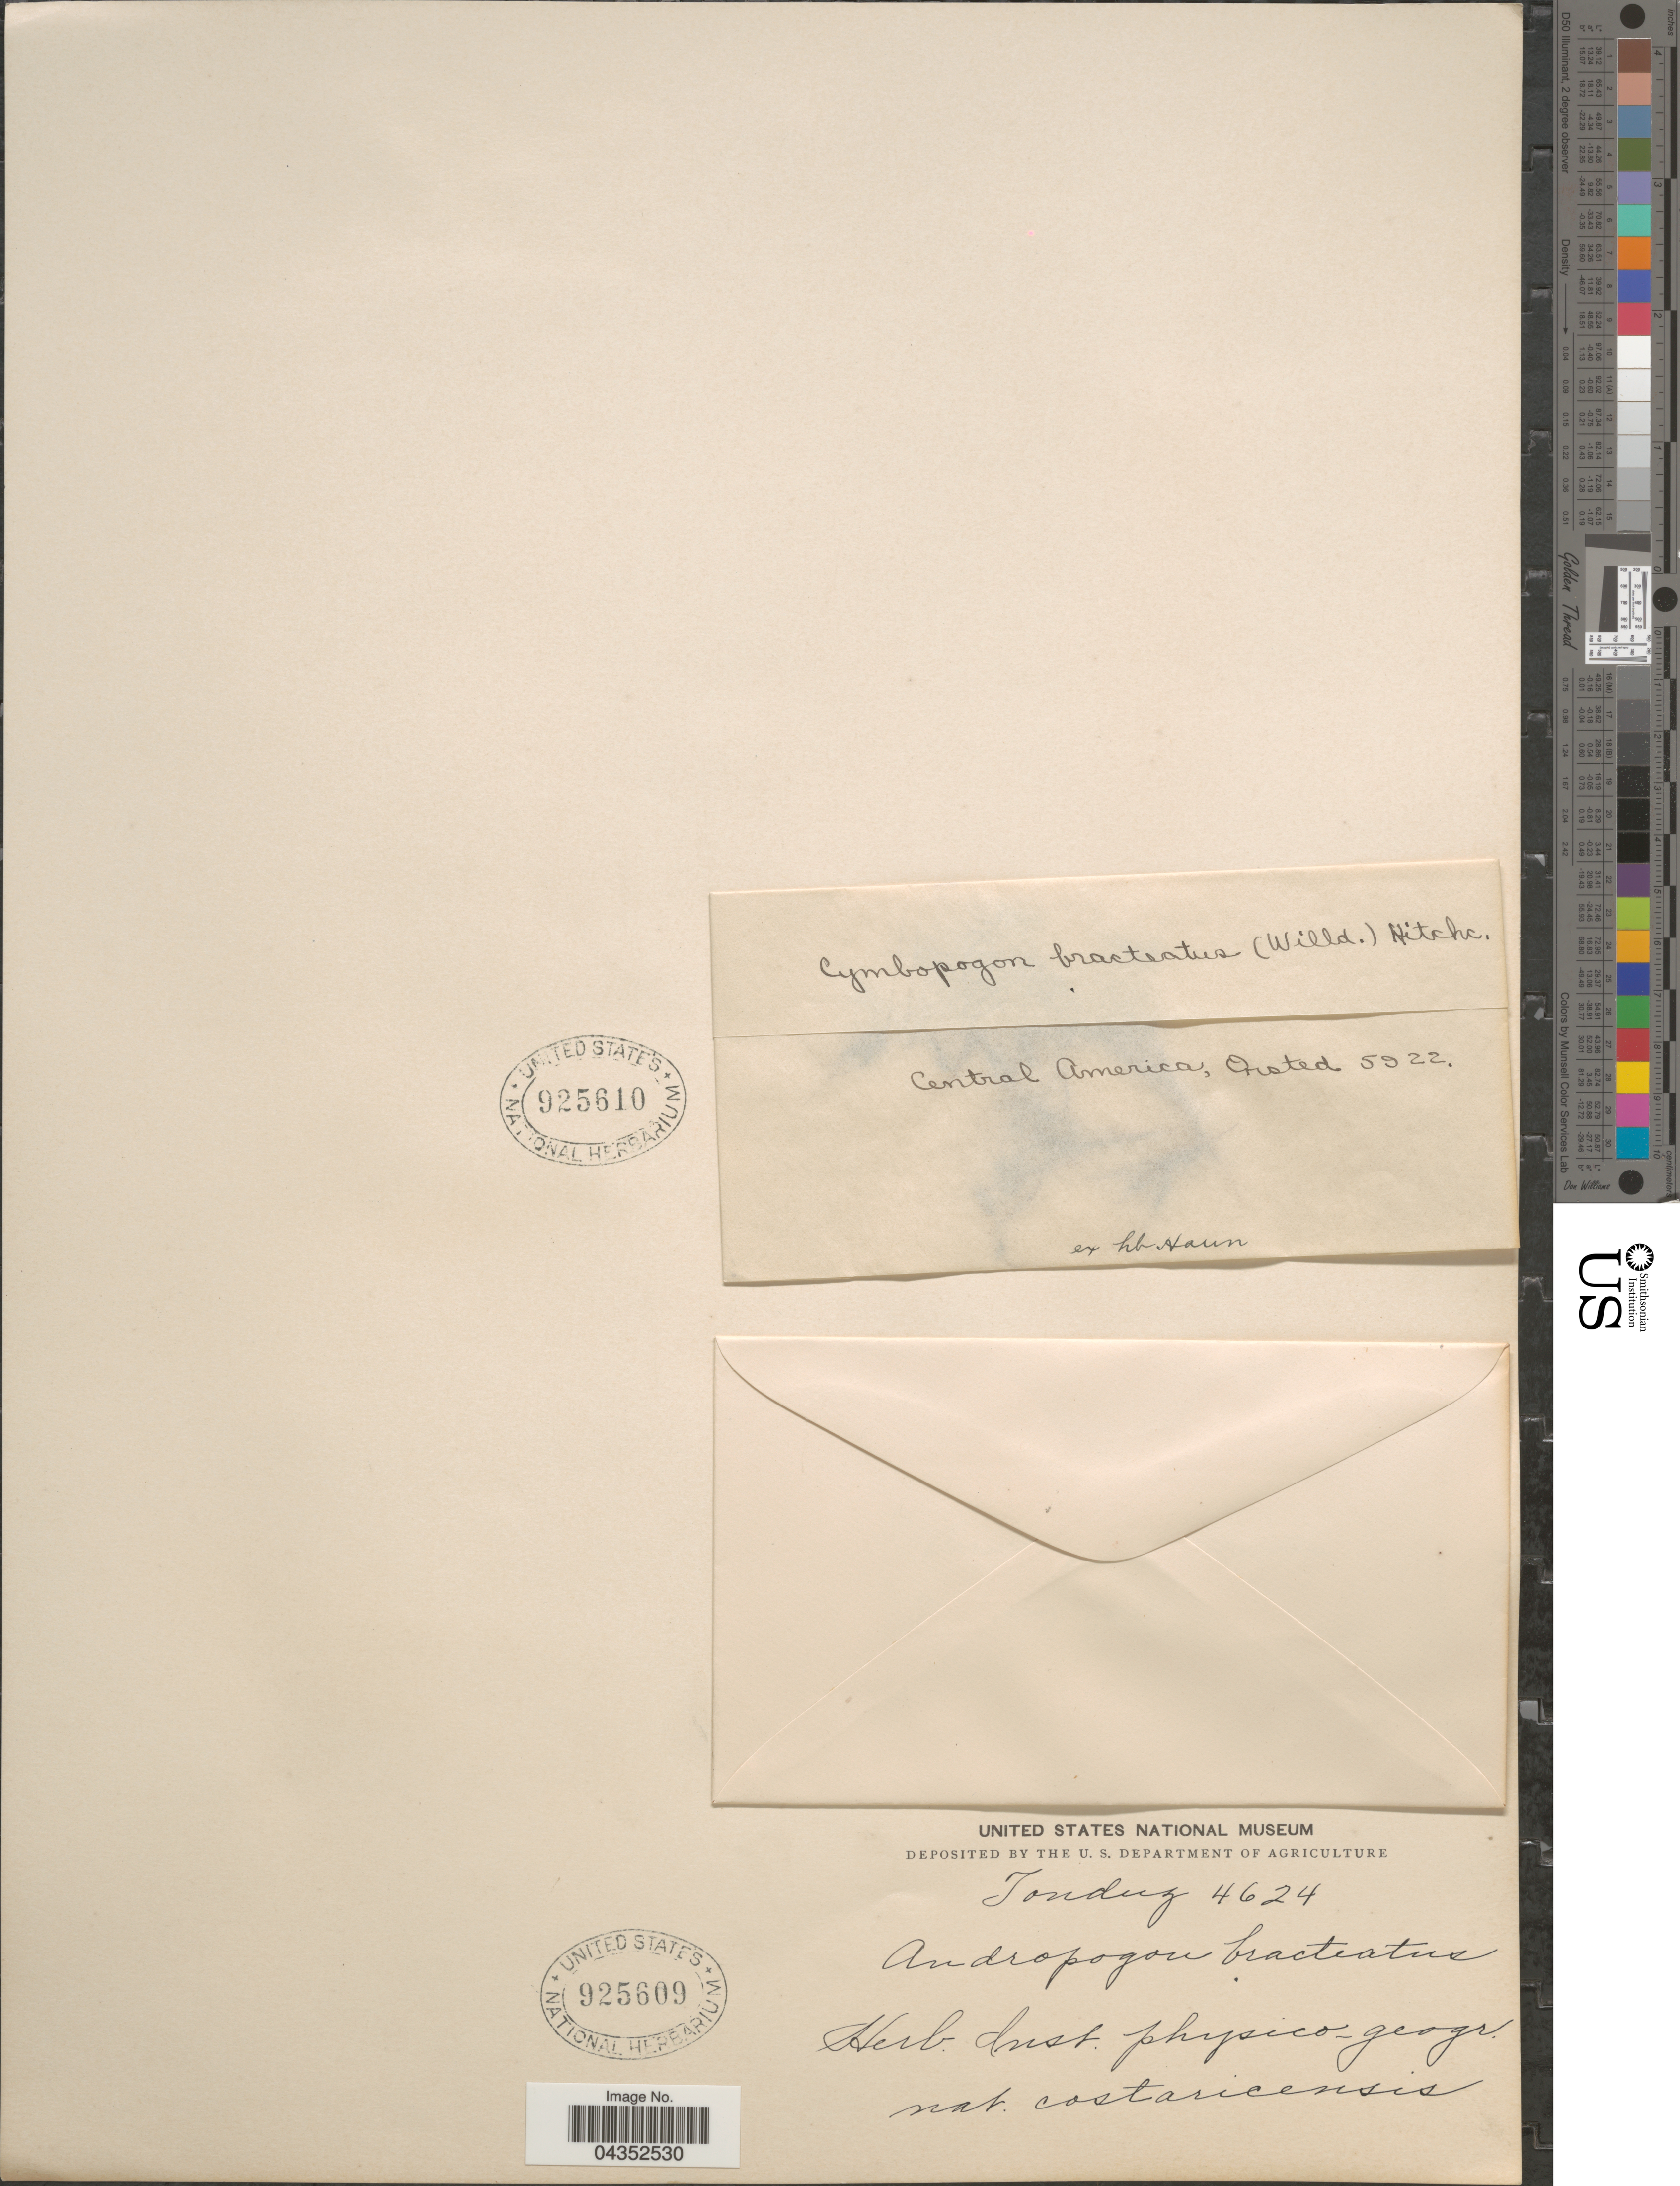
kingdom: Plantae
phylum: Tracheophyta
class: Liliopsida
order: Poales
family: Poaceae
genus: Hyparrhenia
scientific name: Hyparrhenia bracteata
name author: (Humb. & Bonpl.) Stapf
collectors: Ørsted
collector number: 5922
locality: Central America.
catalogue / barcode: US 925610